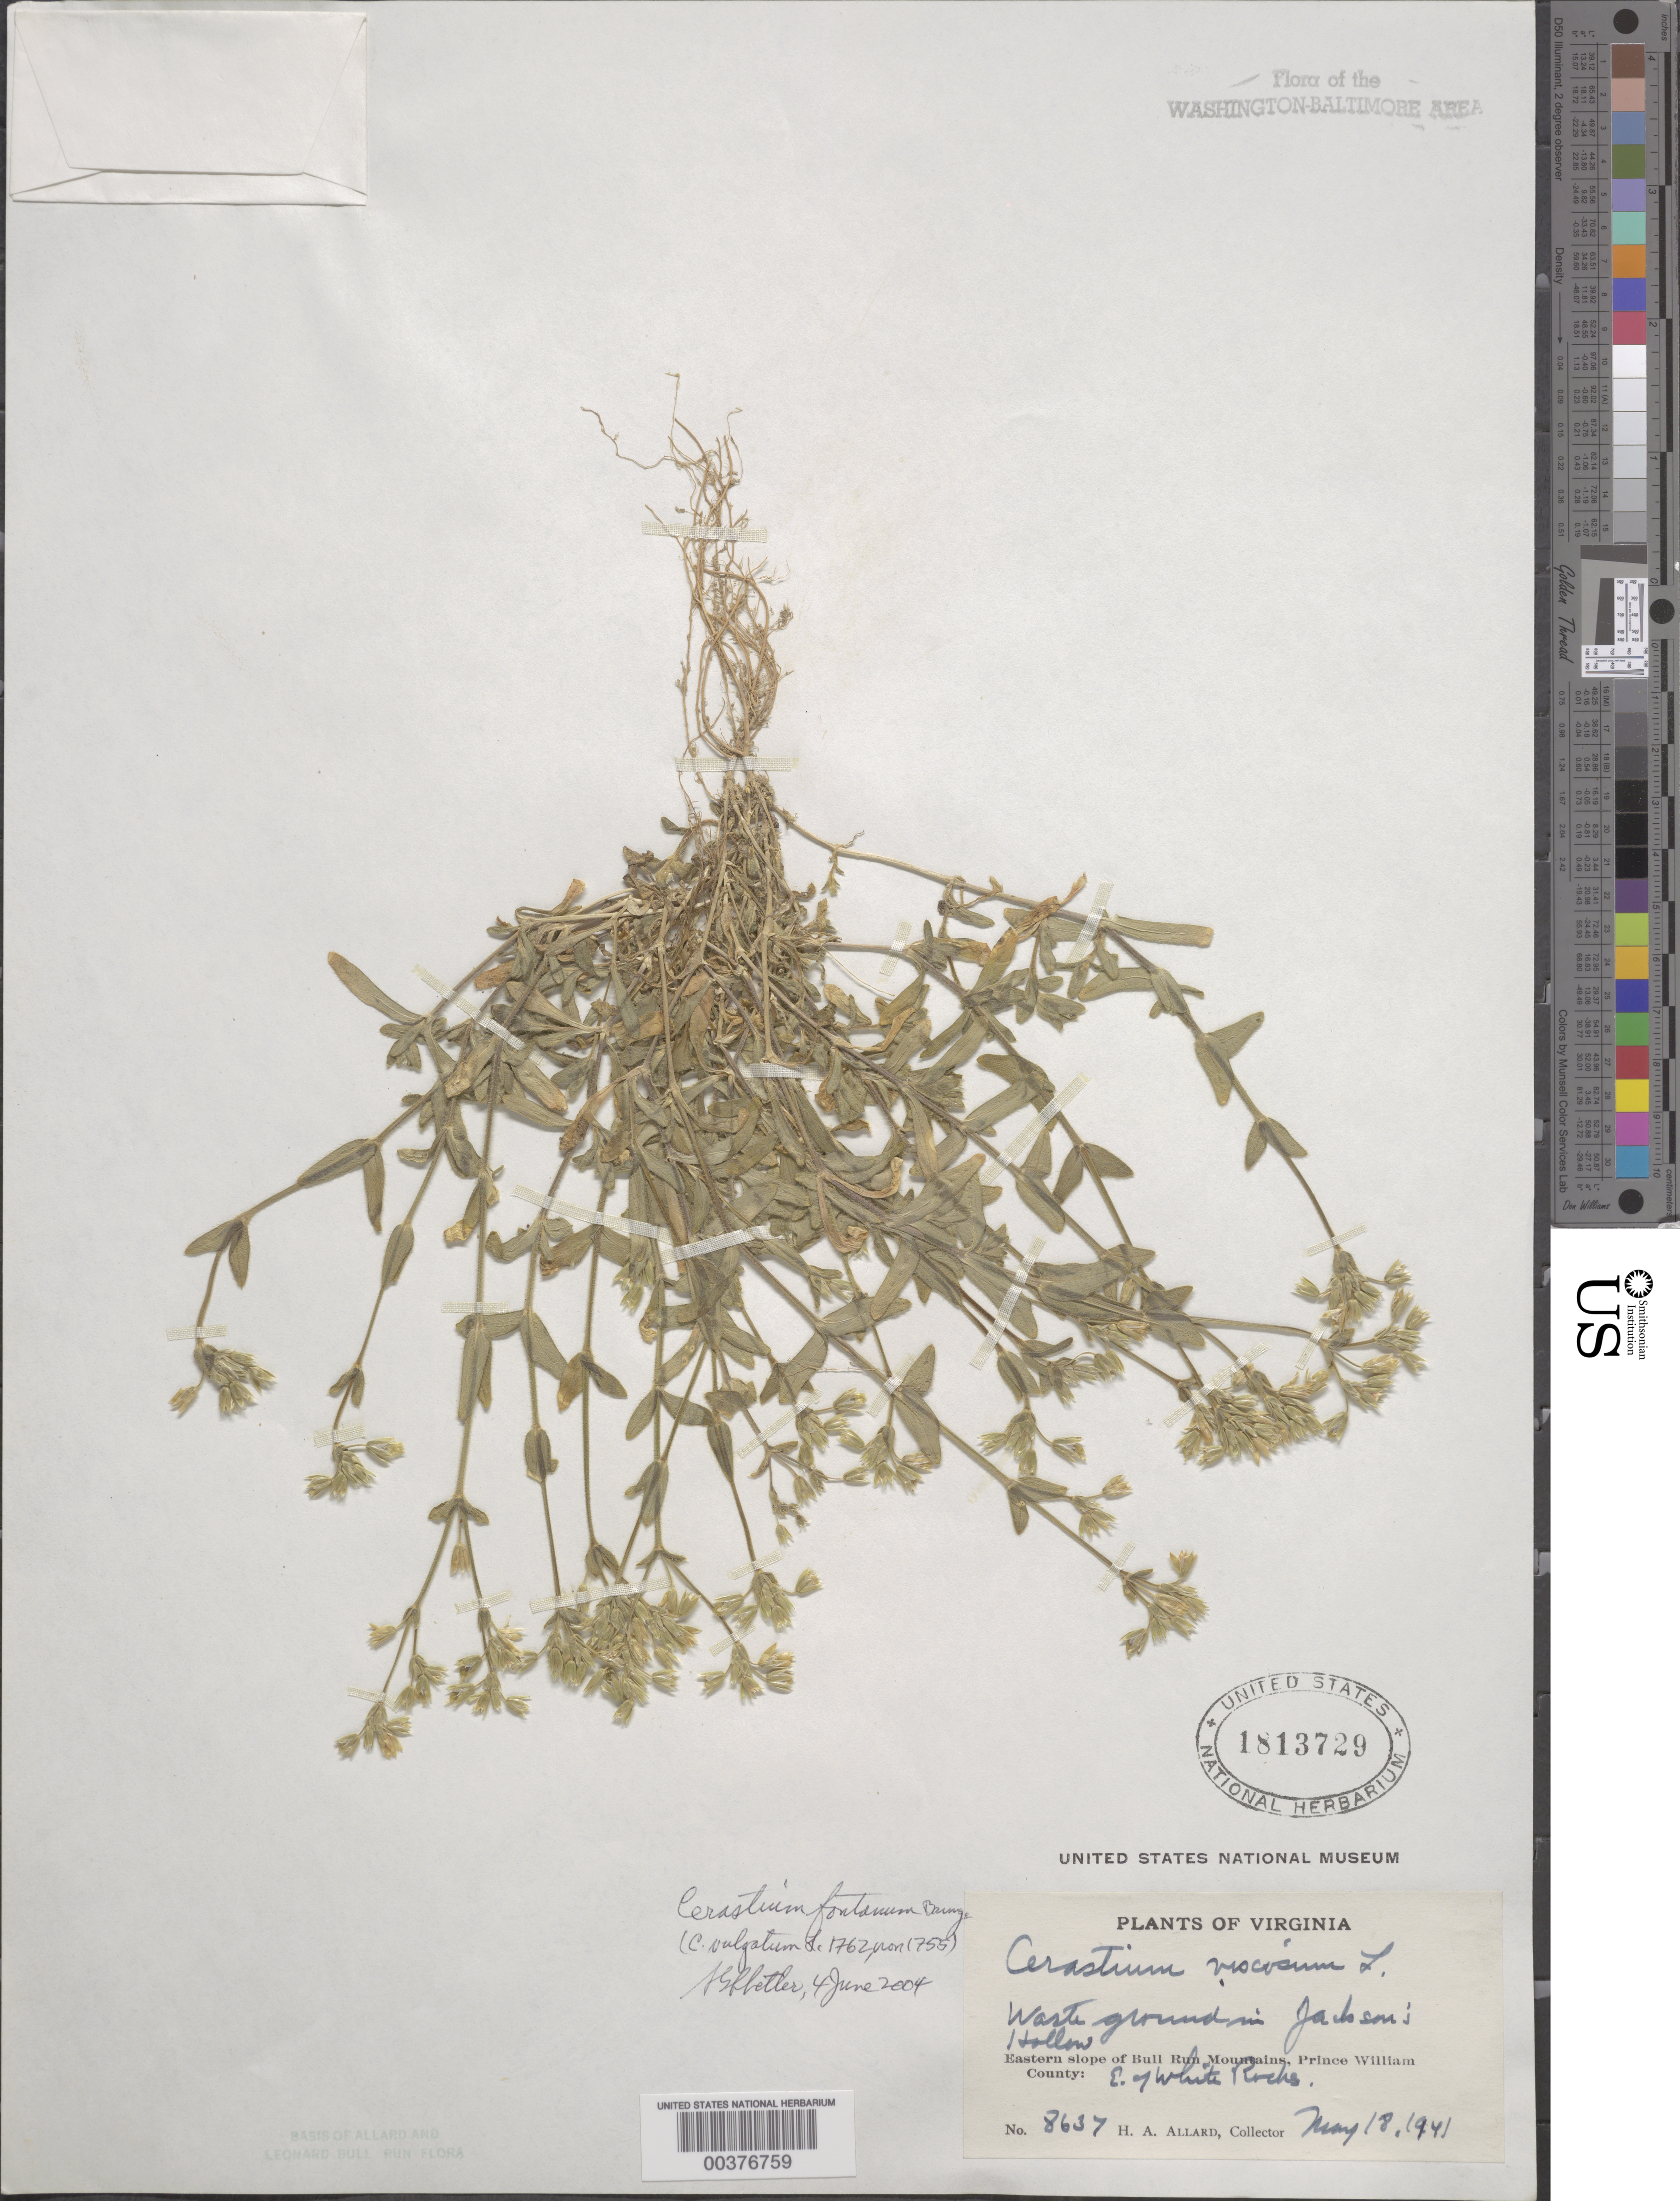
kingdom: Plantae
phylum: Tracheophyta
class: Magnoliopsida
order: Caryophyllales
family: Caryophyllaceae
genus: Cerastium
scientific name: Cerastium fontanum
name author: Baumg.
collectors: H. A. Allard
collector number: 8637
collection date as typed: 18 May 1941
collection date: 1941-05-18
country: United States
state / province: Virginia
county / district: Prince William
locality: East of White Rocks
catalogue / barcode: US 1813729